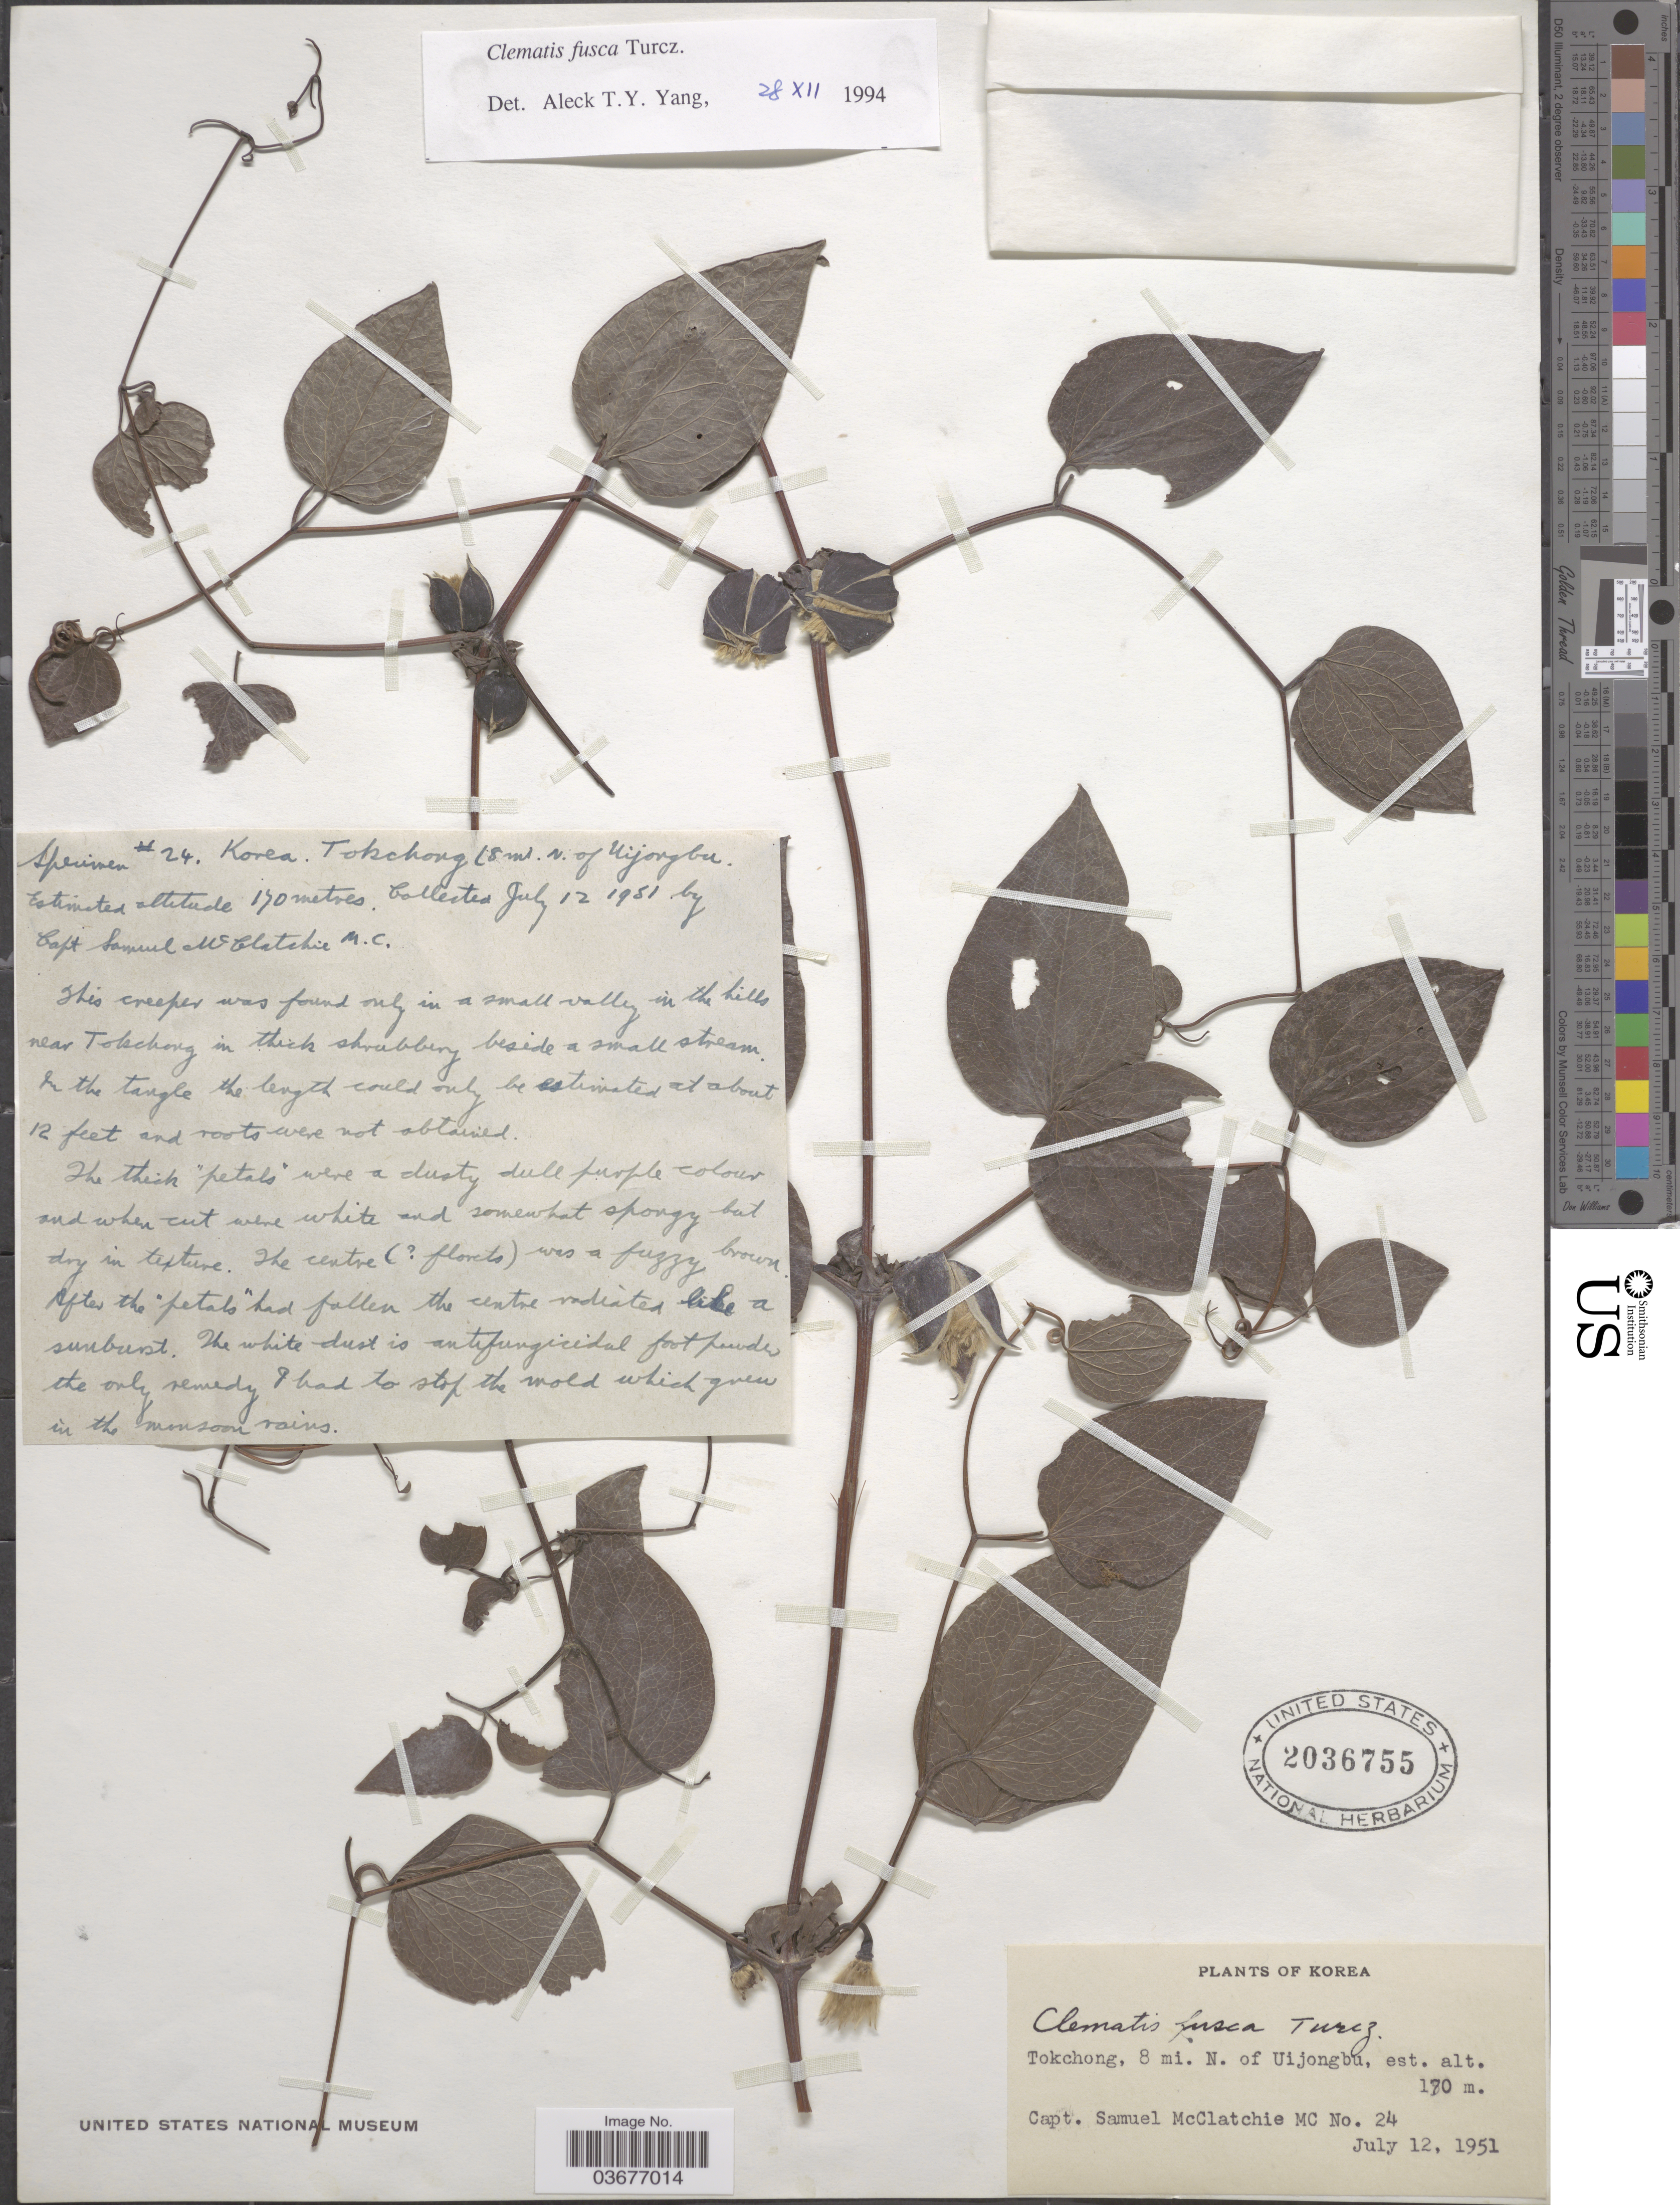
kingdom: Plantae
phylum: Tracheophyta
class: Magnoliopsida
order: Ranunculales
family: Ranunculaceae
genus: Clematis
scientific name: Clematis fusca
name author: Turcz.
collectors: S. McClatchie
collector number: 24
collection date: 1951-07-12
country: South Korea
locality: Tokchong, 8 mi. N. of Uijongbu.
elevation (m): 170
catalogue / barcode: US 2036755